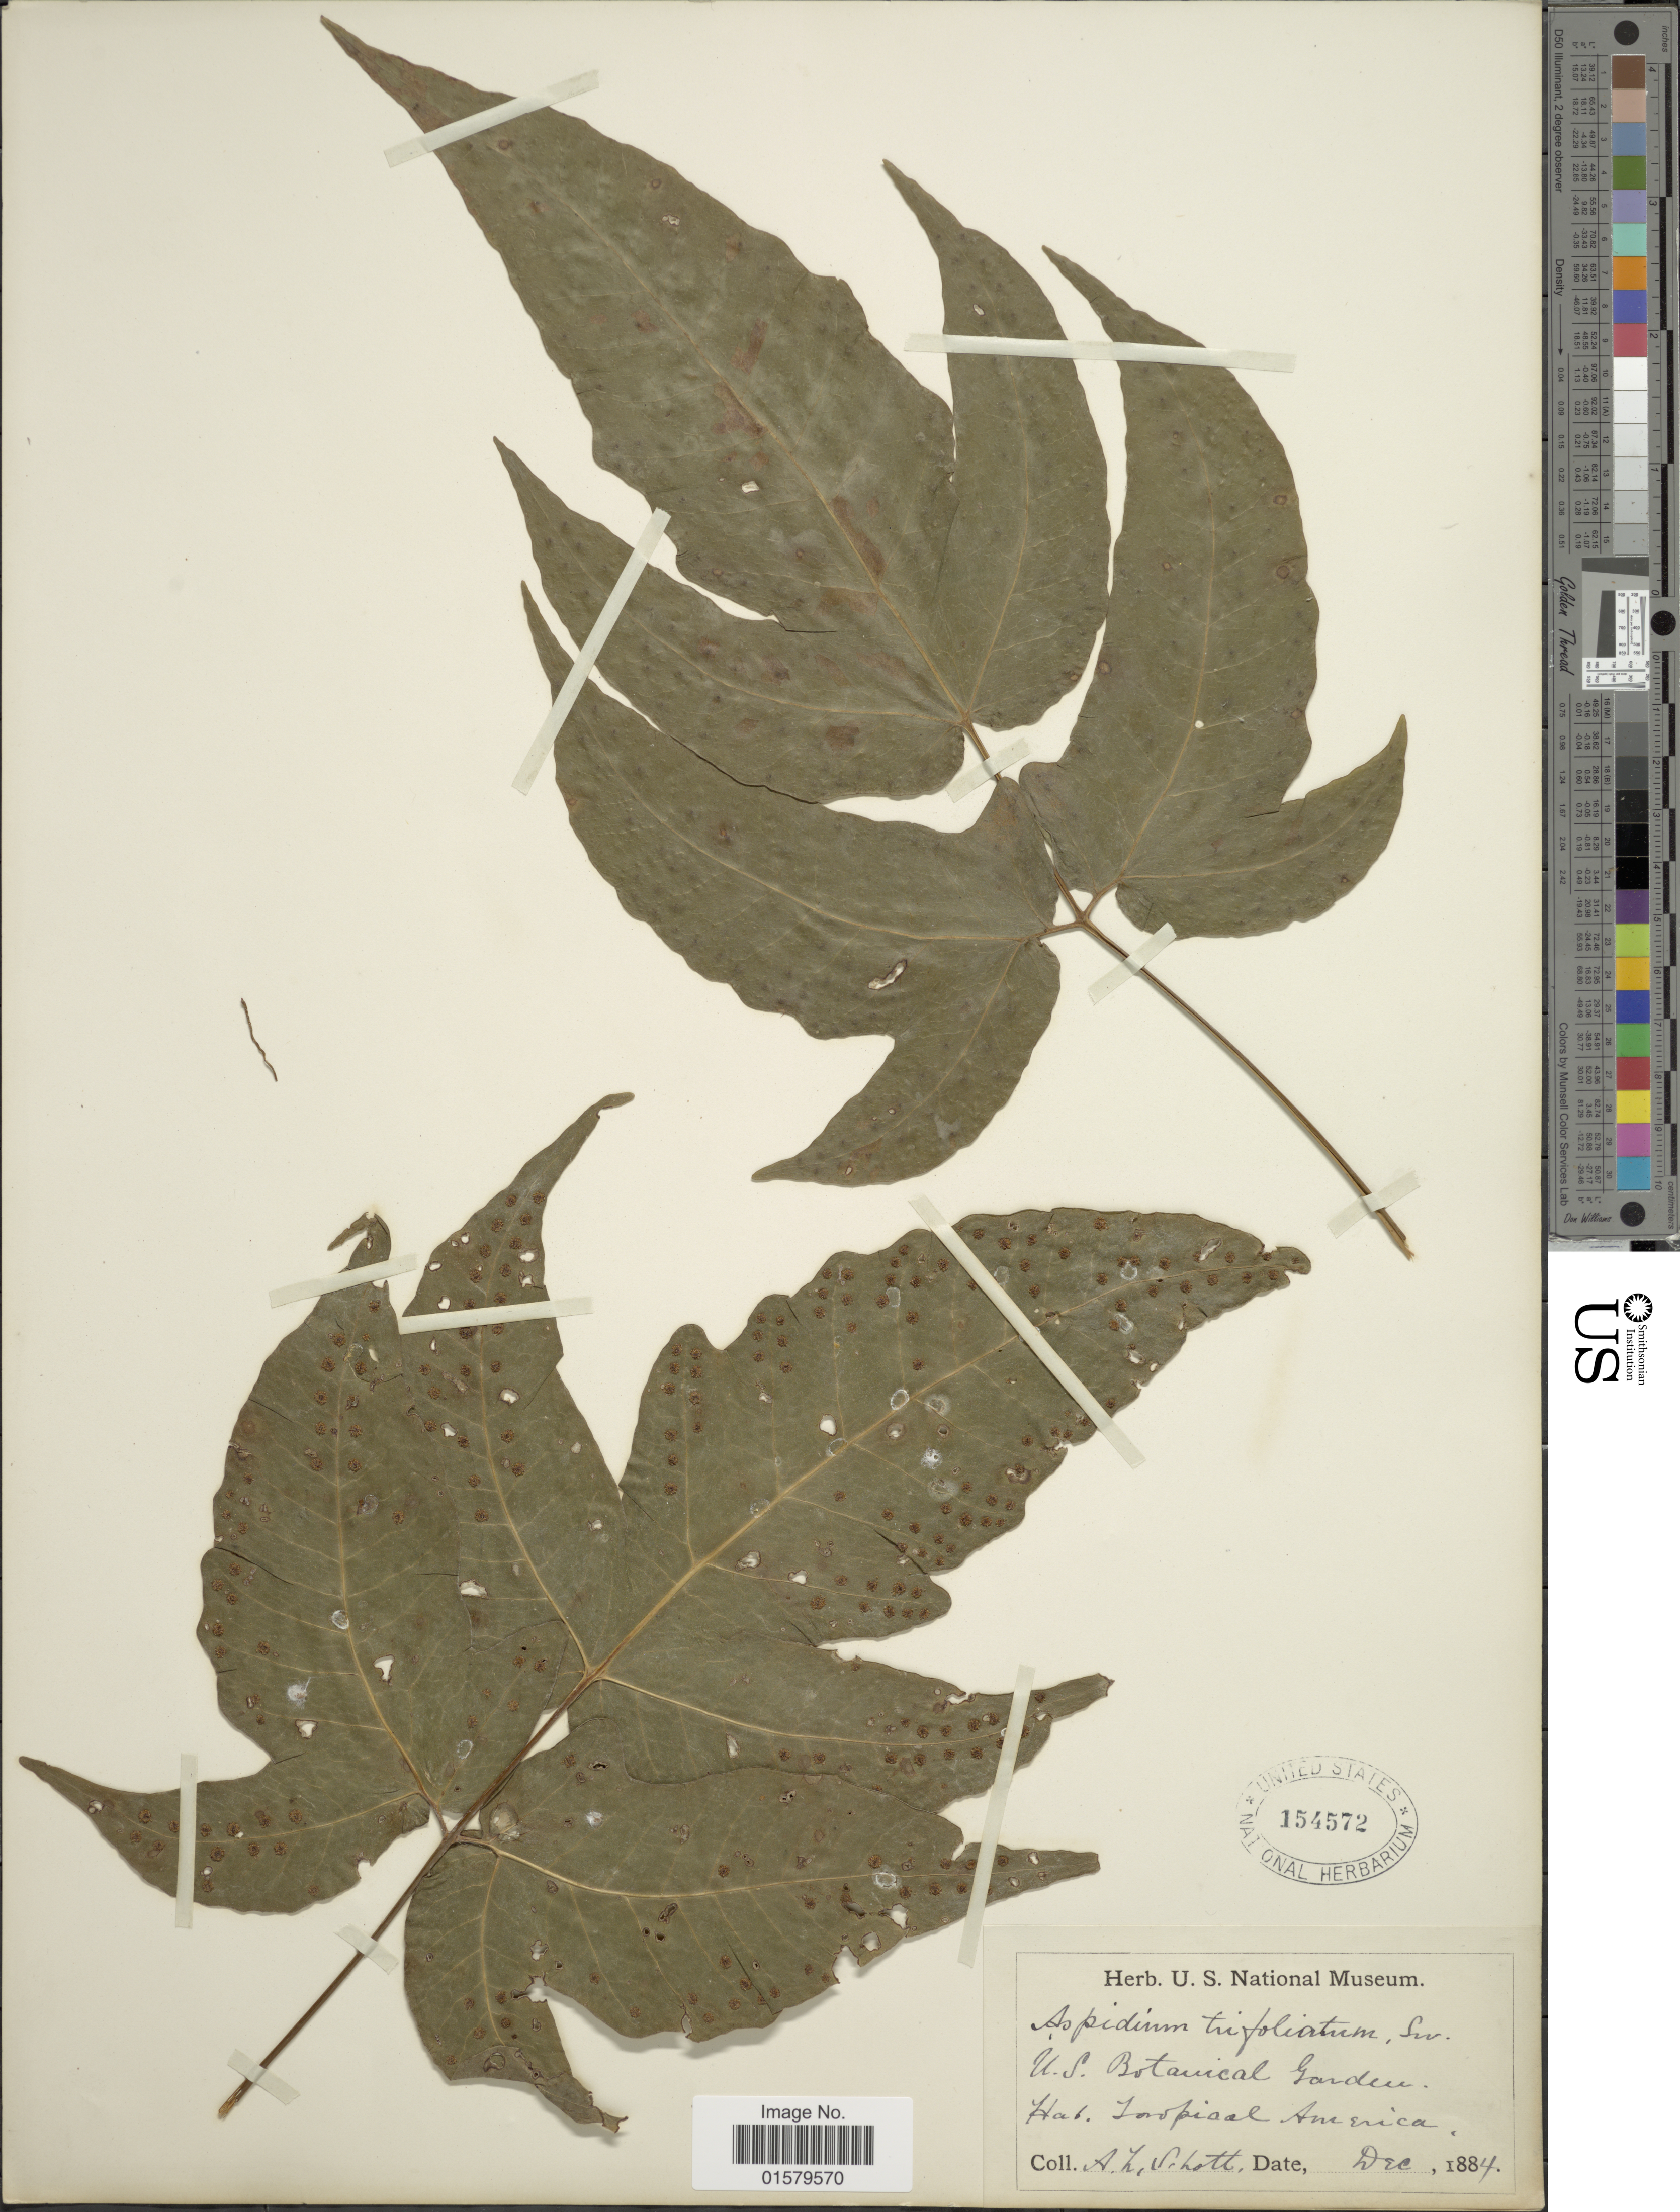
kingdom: Plantae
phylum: Tracheophyta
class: Polypodiopsida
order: Polypodiales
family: Tectariaceae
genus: Tectaria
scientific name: Tectaria heracleifolia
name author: (Willd.) Underw.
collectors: A. C. V. Schott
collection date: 1884-12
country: United States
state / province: District of Columbia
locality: U.S. Botanical Garden, tropical America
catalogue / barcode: US 154572